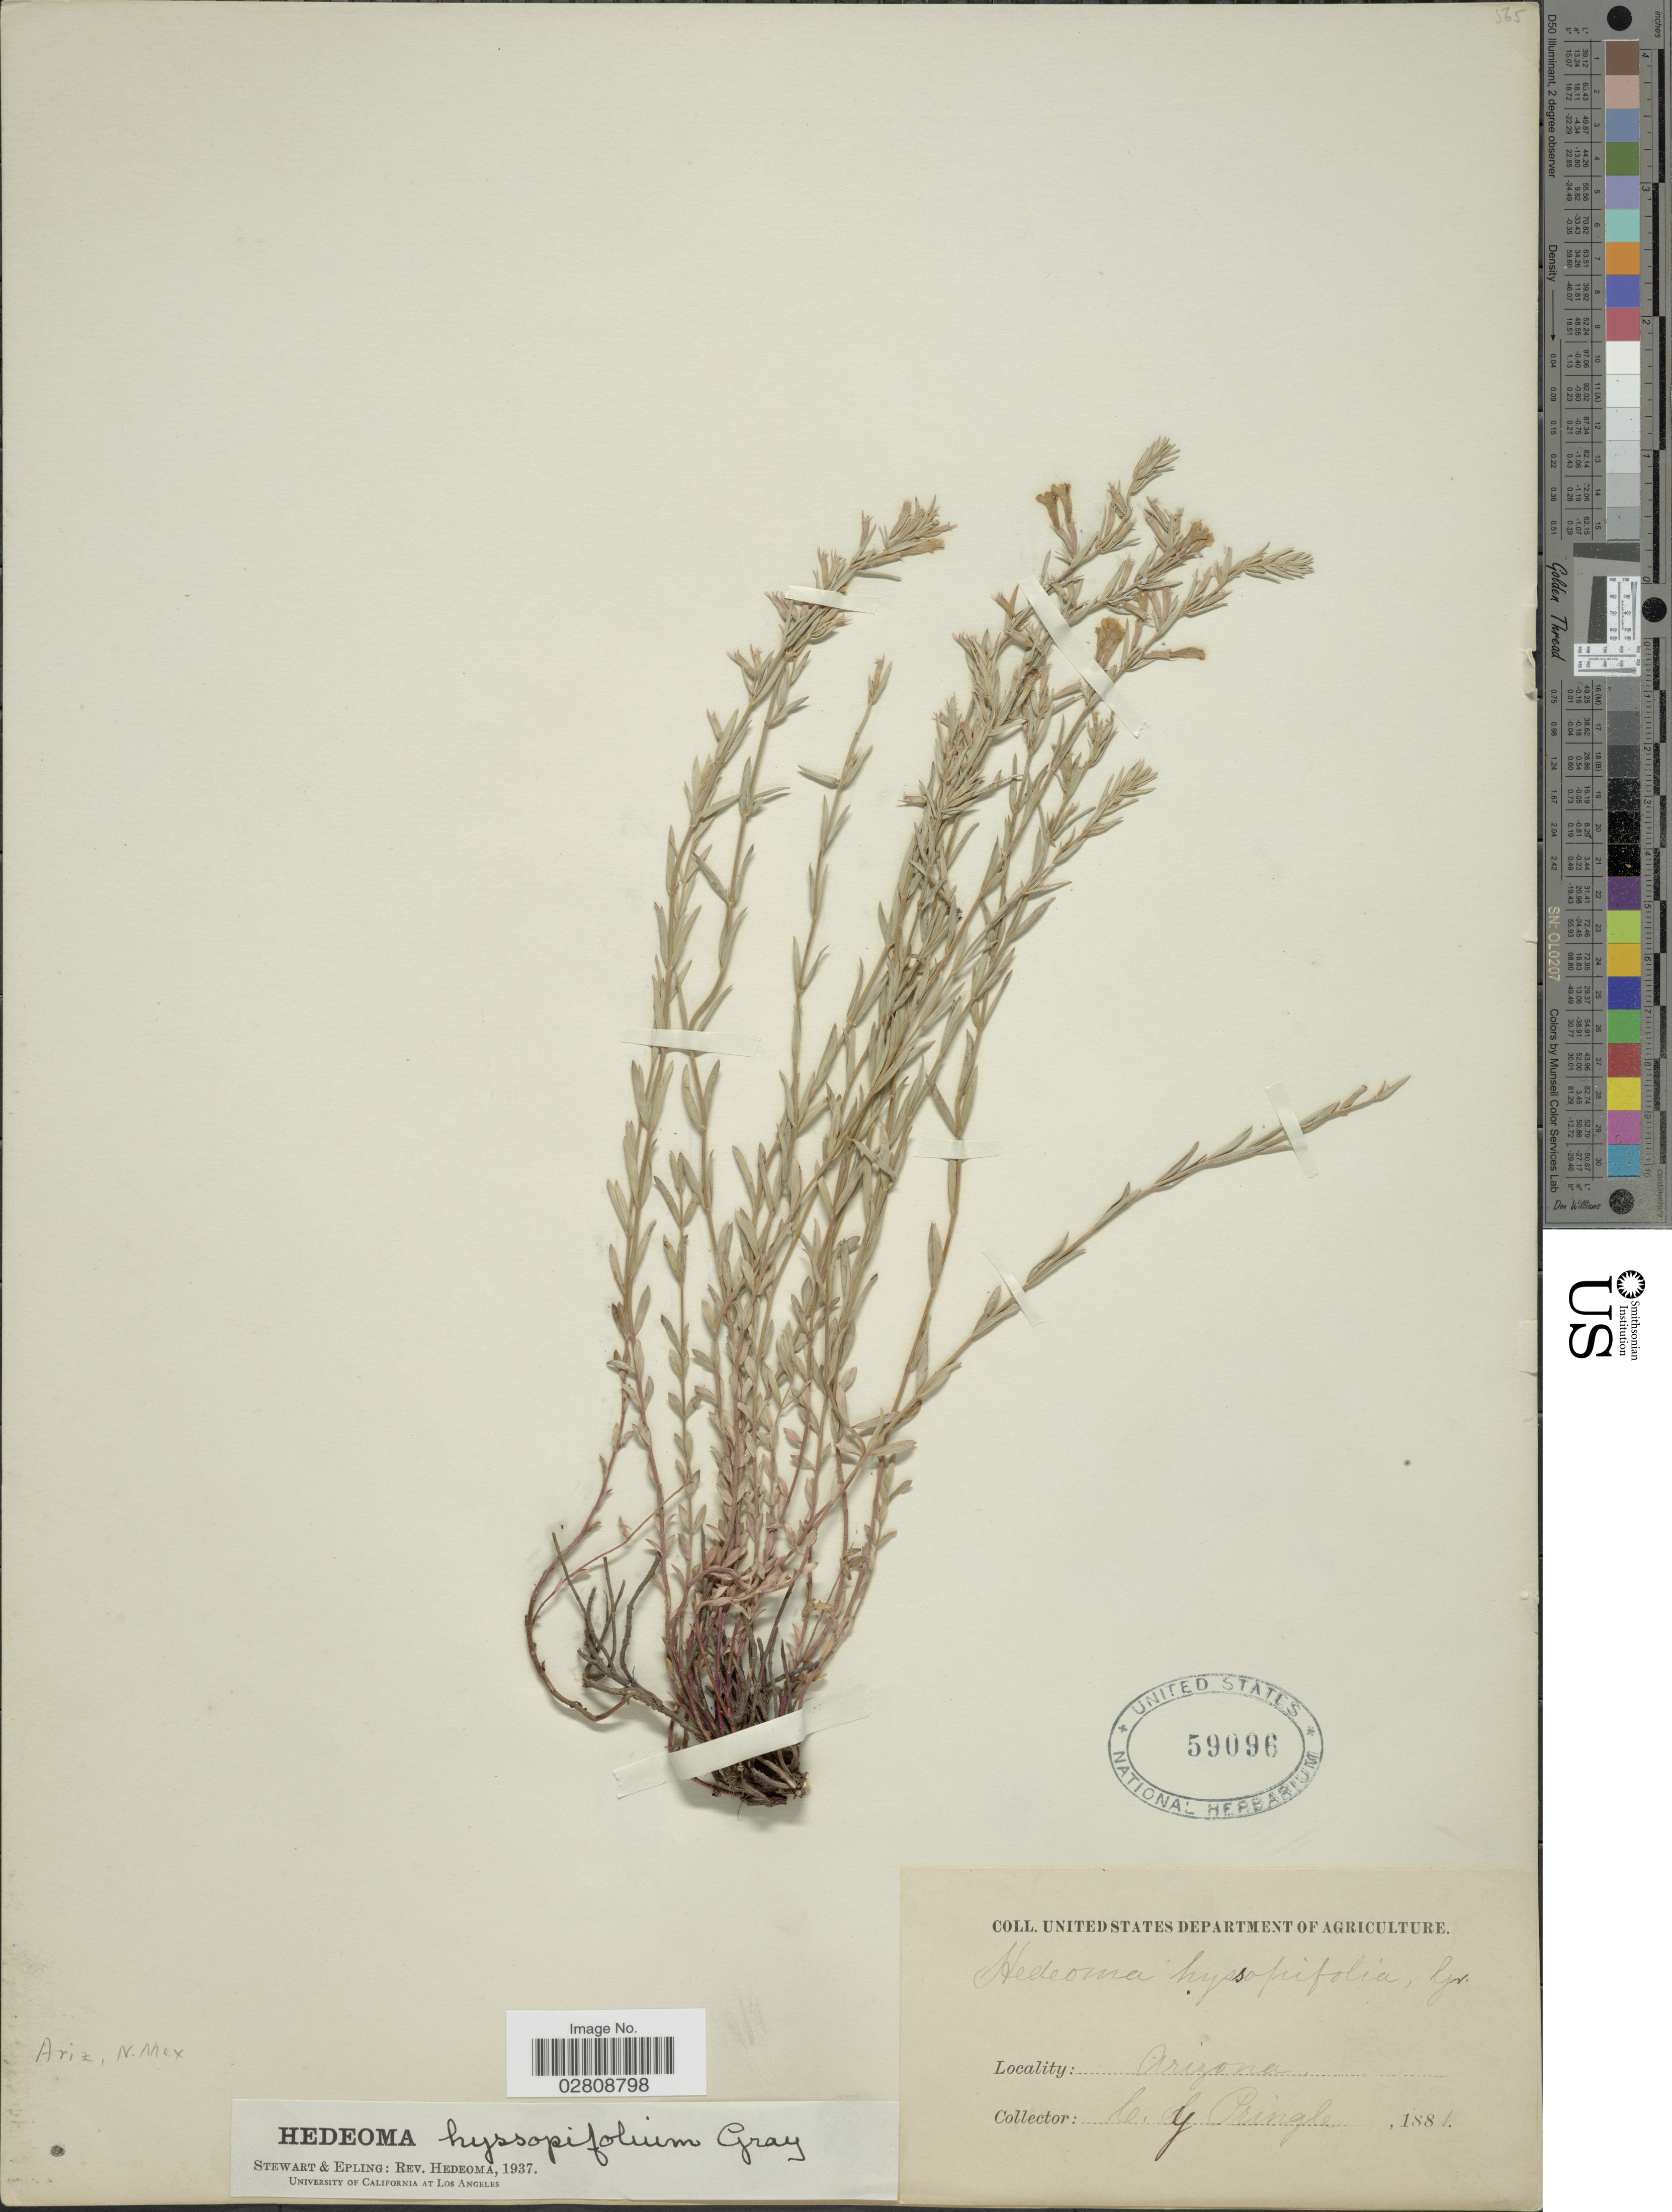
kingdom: Plantae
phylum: Tracheophyta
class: Magnoliopsida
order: Lamiales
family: Lamiaceae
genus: Hedeoma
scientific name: Hedeoma hyssopifolia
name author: A. Gray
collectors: C. G. Pringle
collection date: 1881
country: United States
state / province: Arizona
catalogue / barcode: US 59096